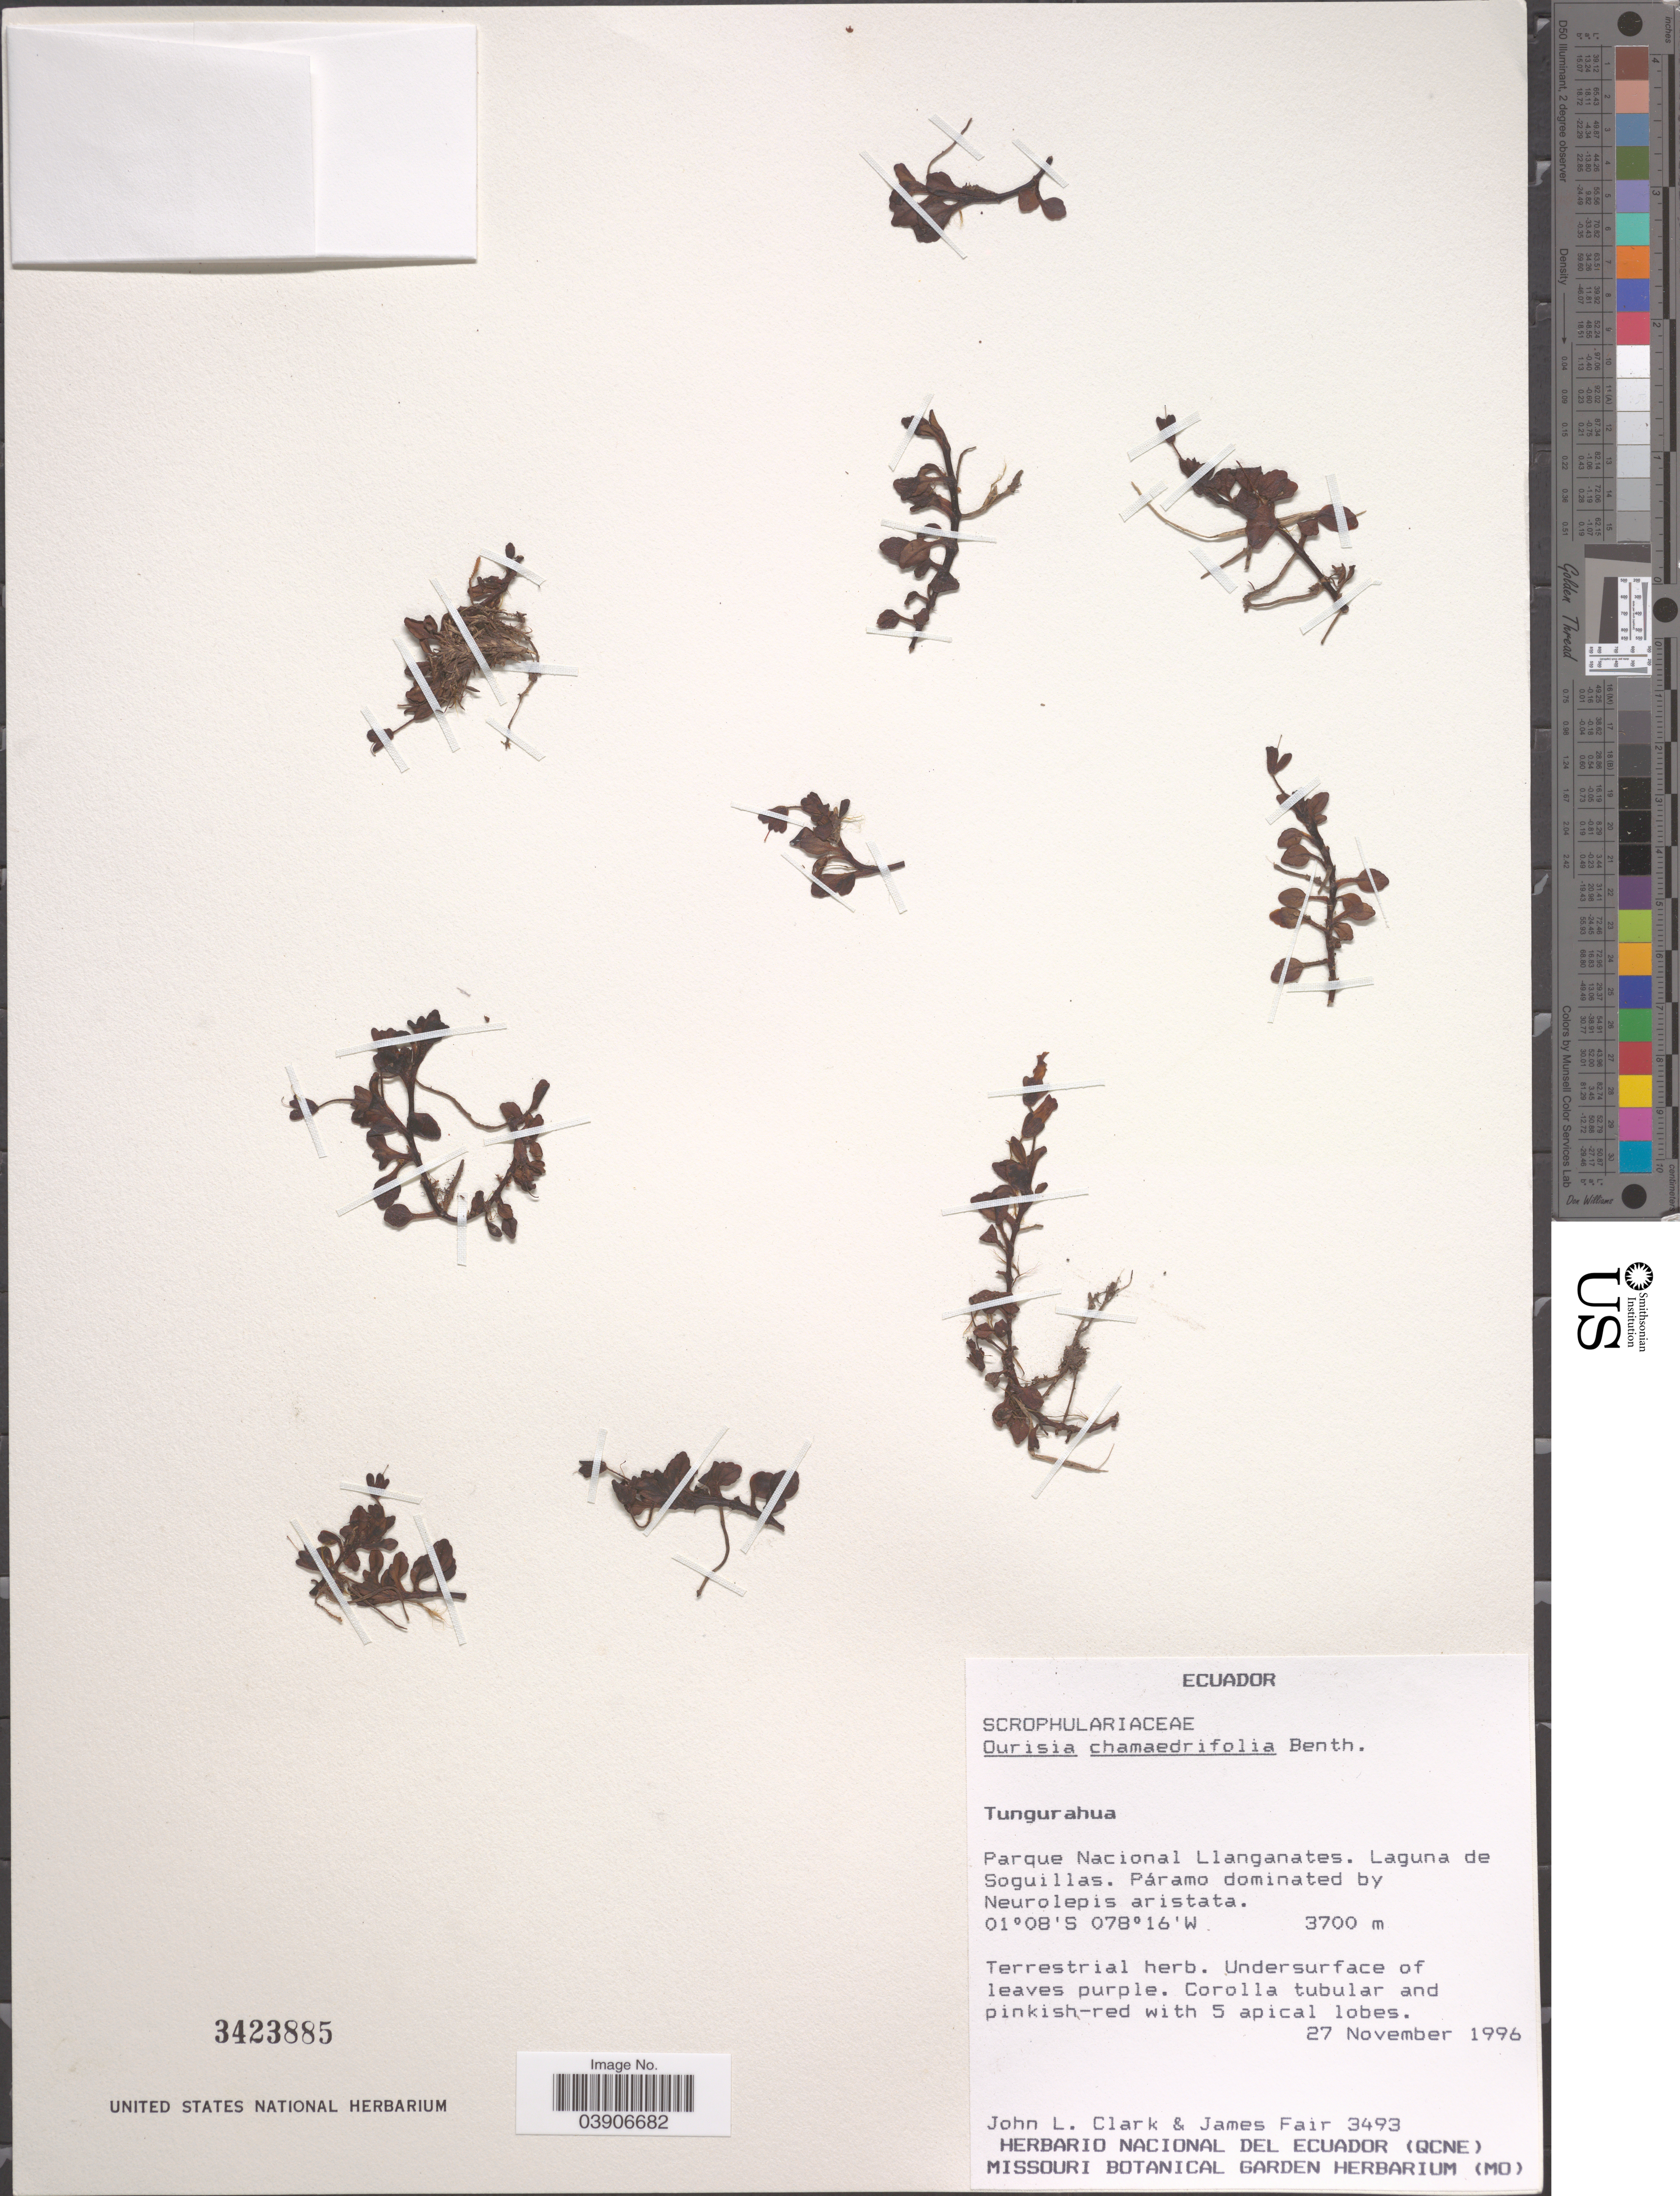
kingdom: Plantae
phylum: Tracheophyta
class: Magnoliopsida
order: Lamiales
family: Plantaginaceae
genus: Ourisia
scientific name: Ourisia chamaedrifolia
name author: Benth.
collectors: J. L. Clark & J. Fair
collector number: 3493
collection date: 1996-11-27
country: Ecuador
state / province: Tungurahua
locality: Parque Nacional Llanganates. Laguna de Soguillas.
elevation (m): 3700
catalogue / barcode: US 3423885